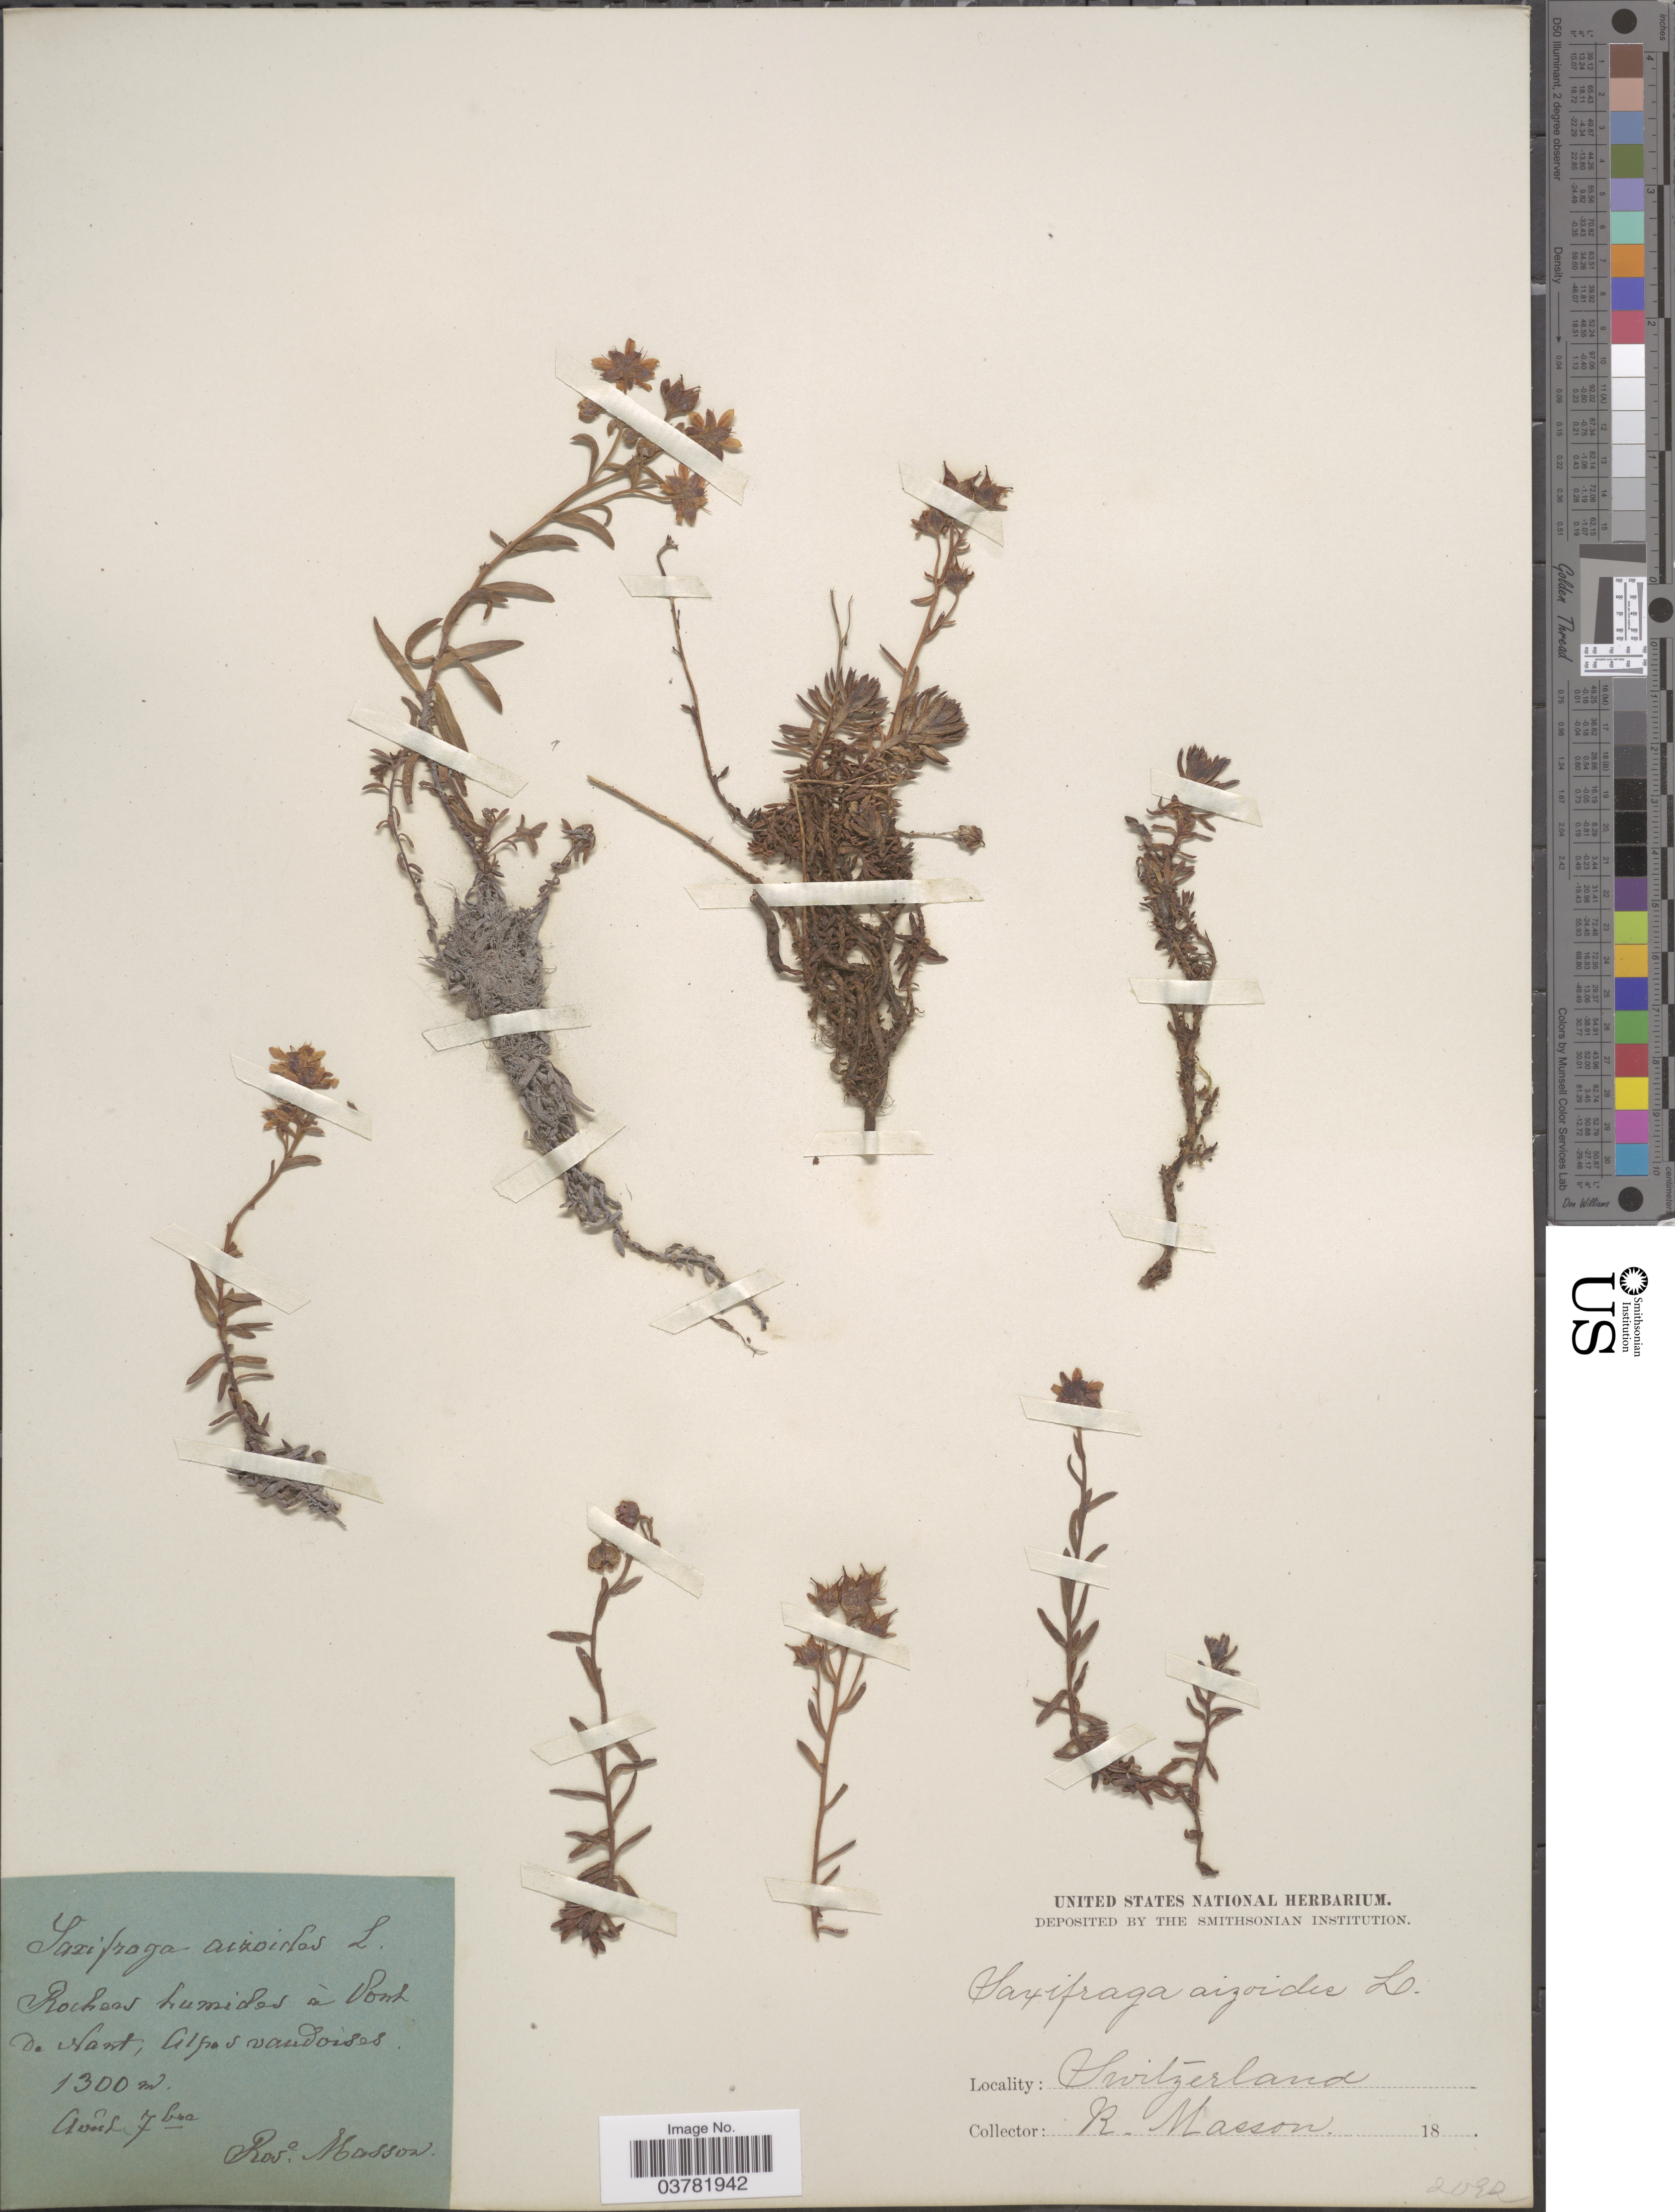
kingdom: Plantae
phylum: Tracheophyta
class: Magnoliopsida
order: Saxifragales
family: Saxifragaceae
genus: Saxifraga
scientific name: Saxifraga aizoides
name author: L.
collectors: R. Masson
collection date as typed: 18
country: Switzerland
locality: Rochers humides à Sont de Nant, Alpes vaudoises.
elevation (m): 1300